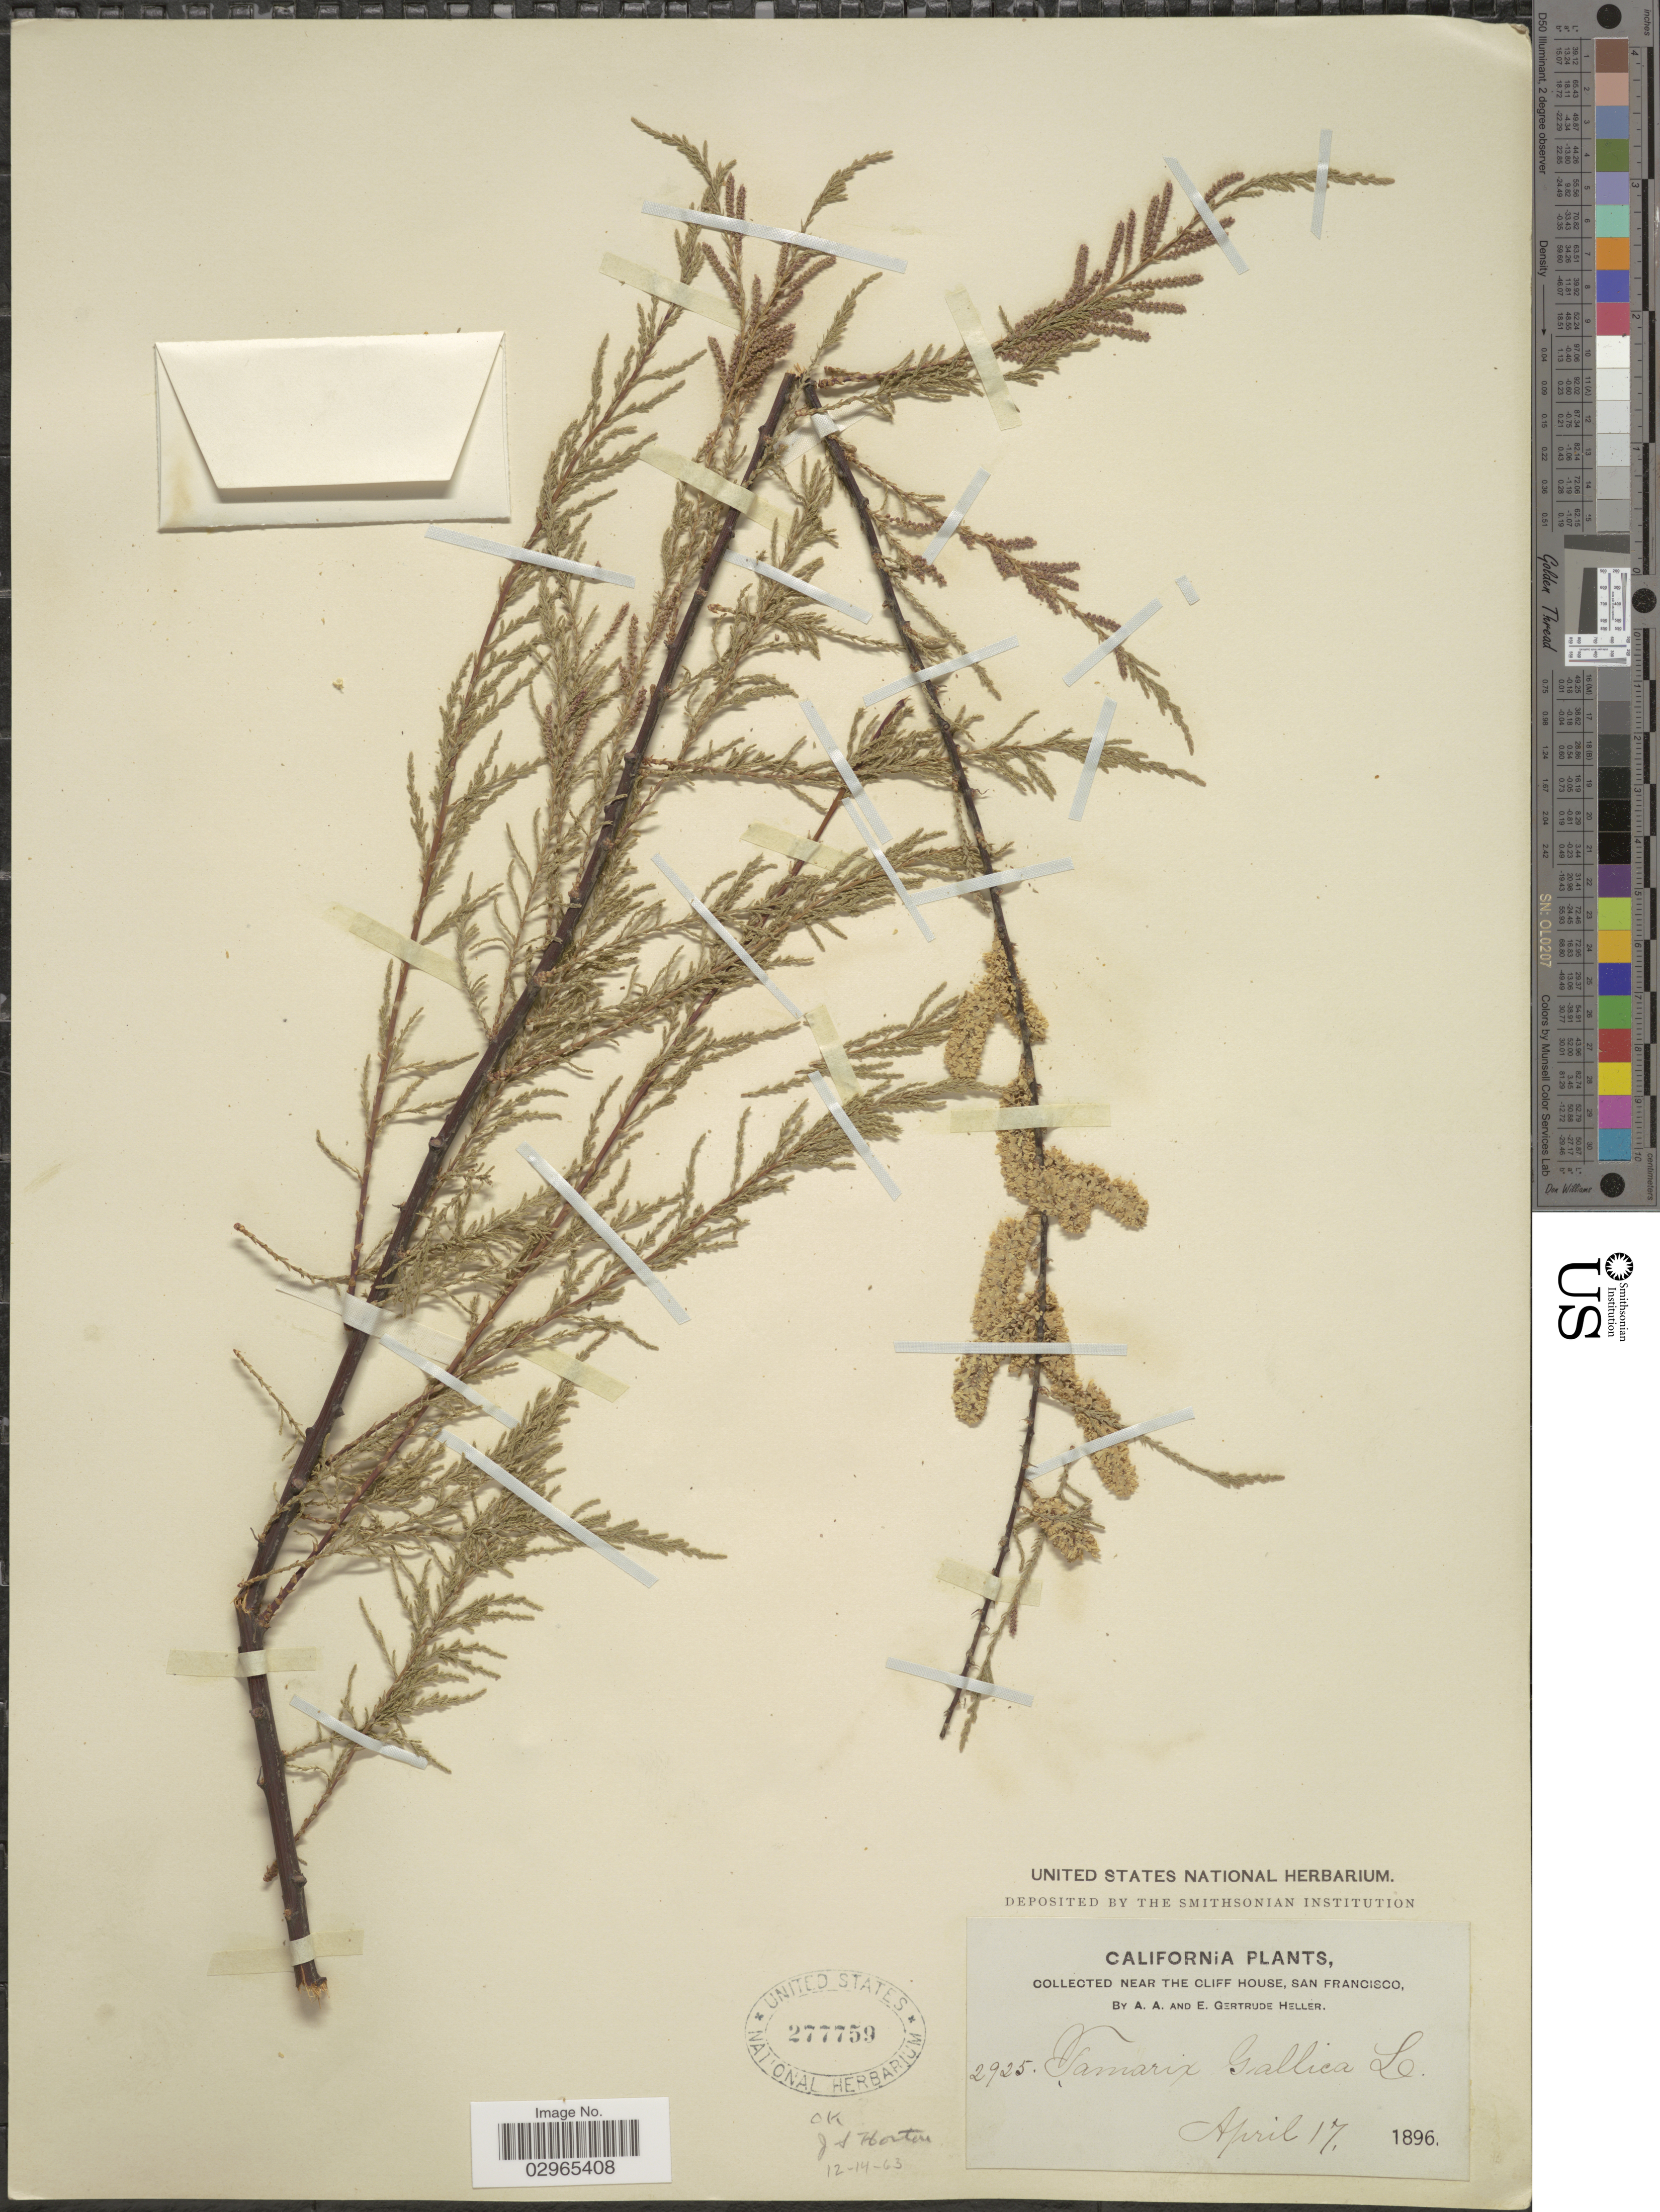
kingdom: Plantae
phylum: Tracheophyta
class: Magnoliopsida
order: Caryophyllales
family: Tamaricaceae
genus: Tamarix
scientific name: Tamarix gallica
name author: L.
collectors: A. A. Heller & E. G. Heller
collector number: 2925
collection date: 1896-04-17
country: United States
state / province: California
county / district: San Francisco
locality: Near the Cliff House, San Francisco.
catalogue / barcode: US 277759